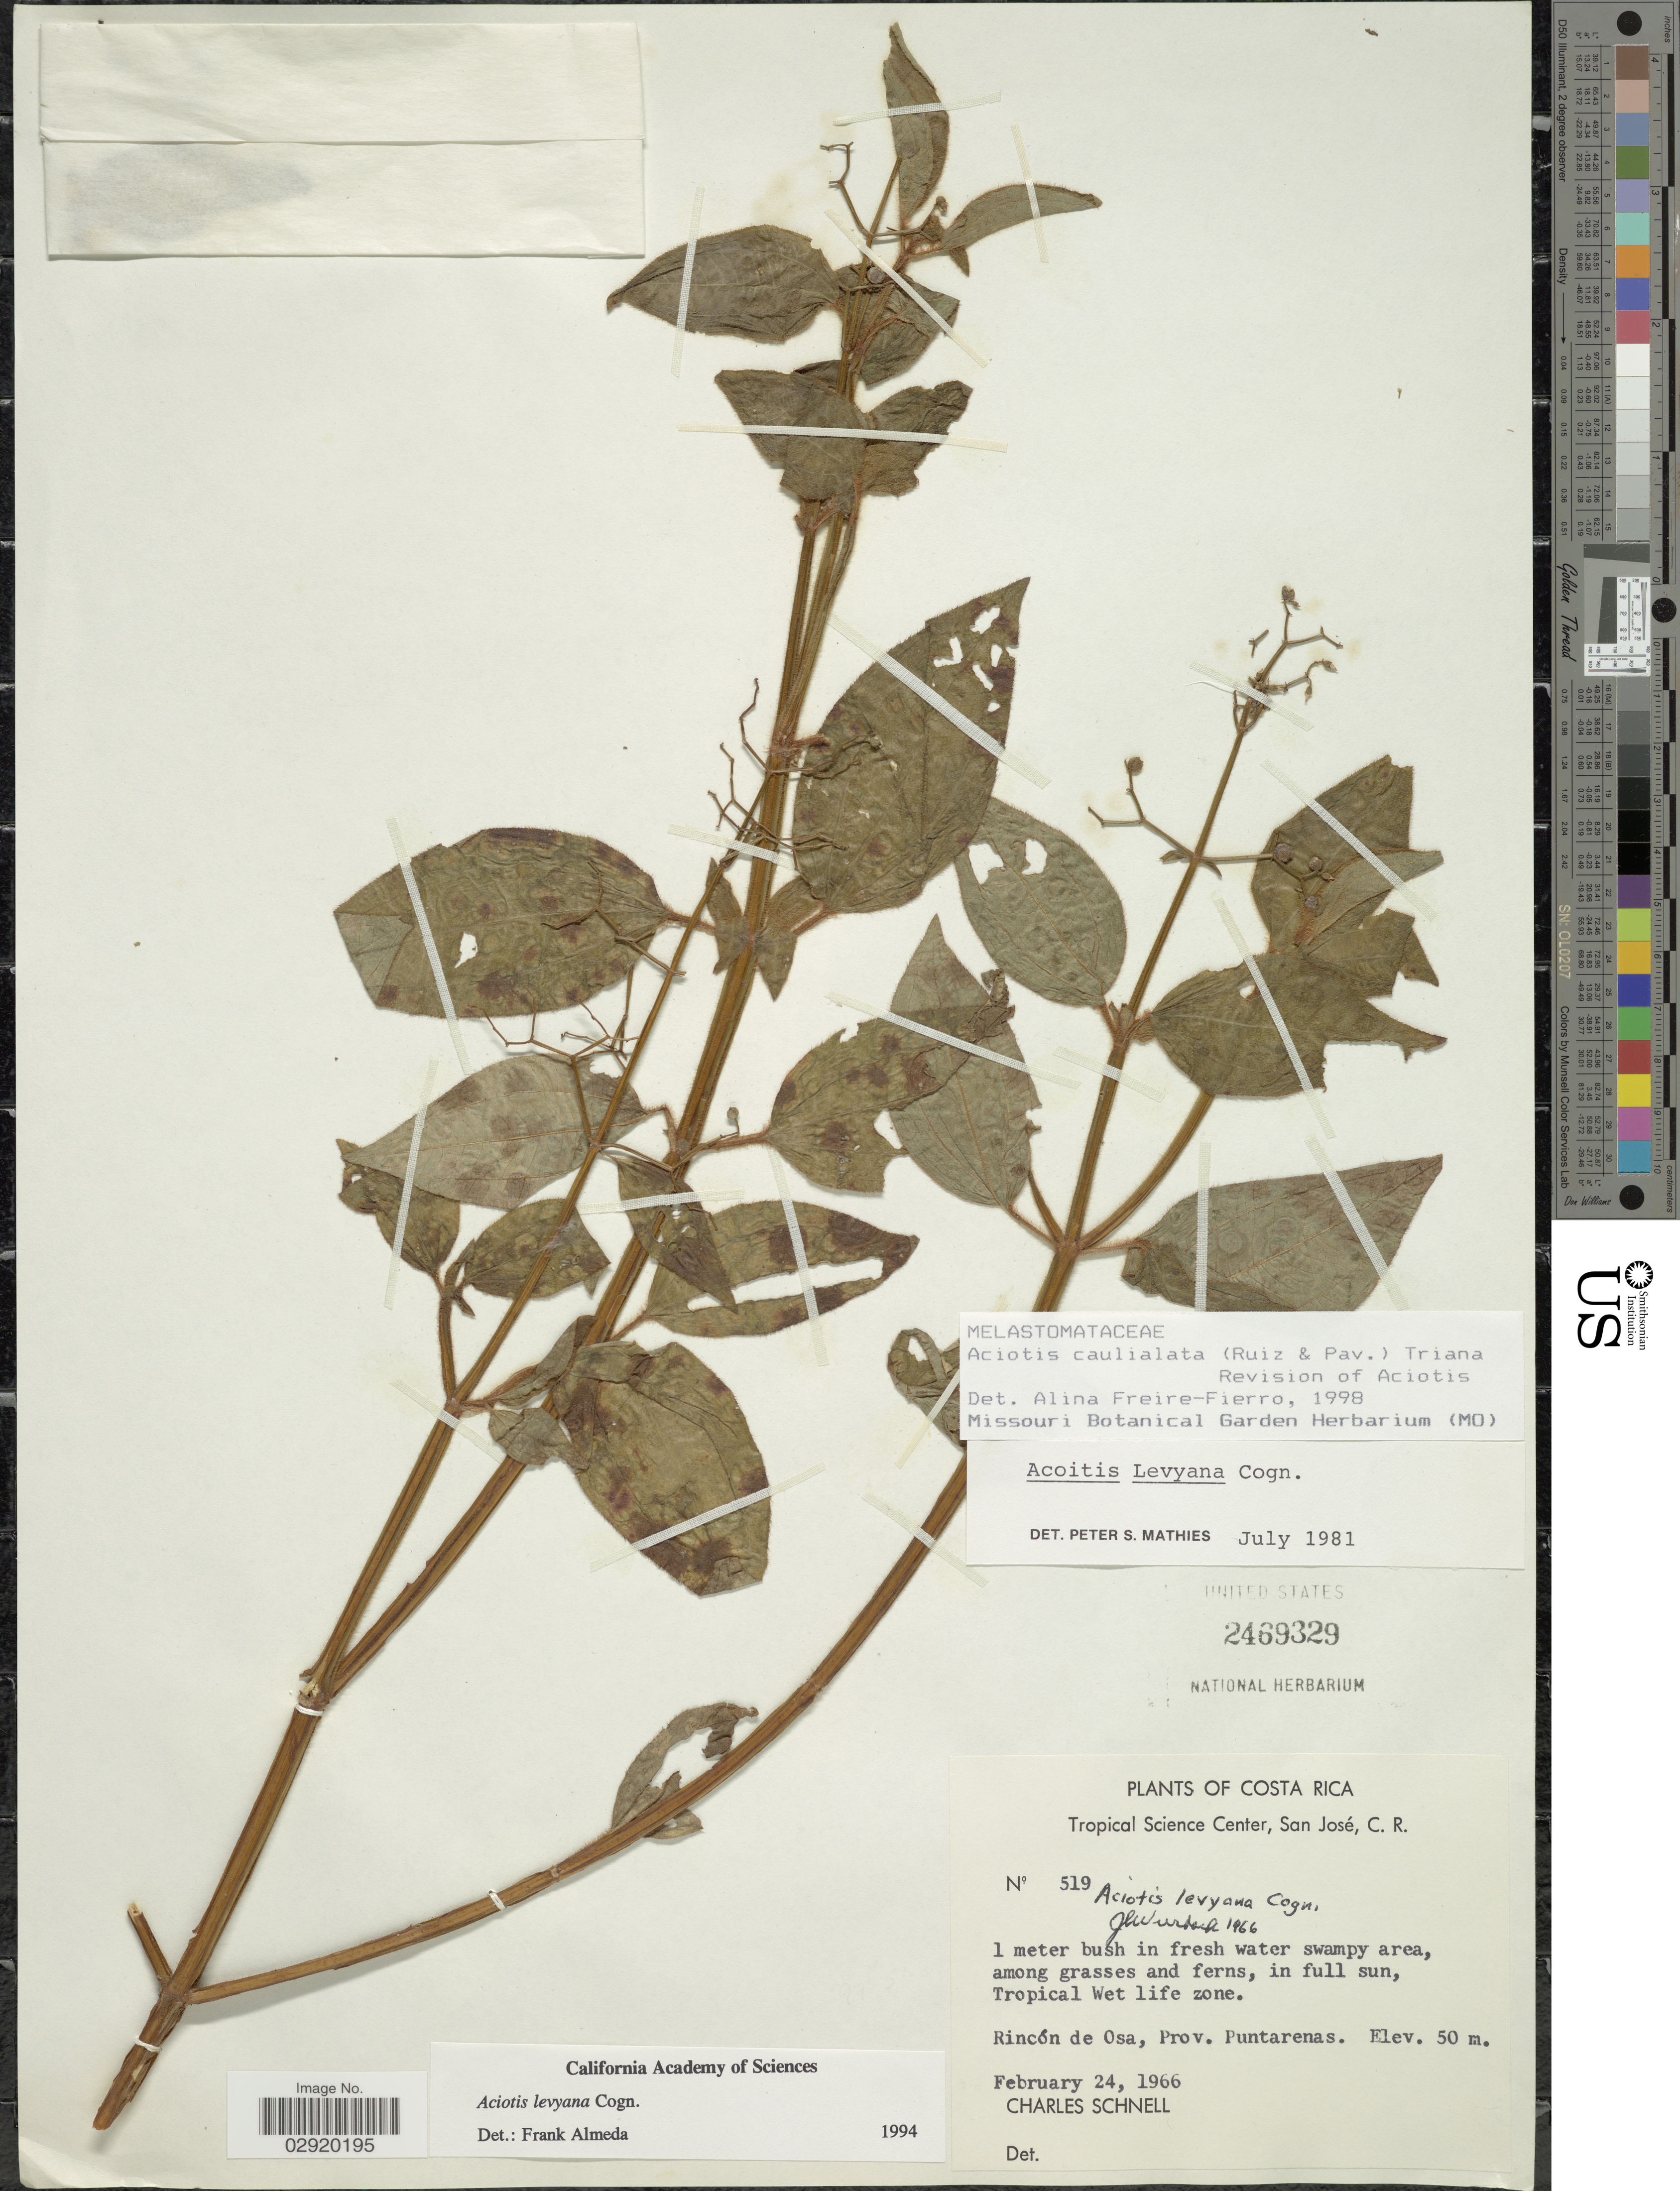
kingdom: Plantae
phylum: Tracheophyta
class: Magnoliopsida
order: Myrtales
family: Melastomataceae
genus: Aciotis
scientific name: Aciotis rubricaulis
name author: (Mart. ex DC.) Triana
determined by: Nunes da Silva, Diego, (RB), Jardim Botanico do Rio de Janeiro - Herbario (BRAZIL)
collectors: C. Schnell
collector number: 519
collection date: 1966-02-24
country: Costa Rica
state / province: Puntarenas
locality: Tropical Wet life zone. Rincón de Osa.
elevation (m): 50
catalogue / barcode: US 2469329